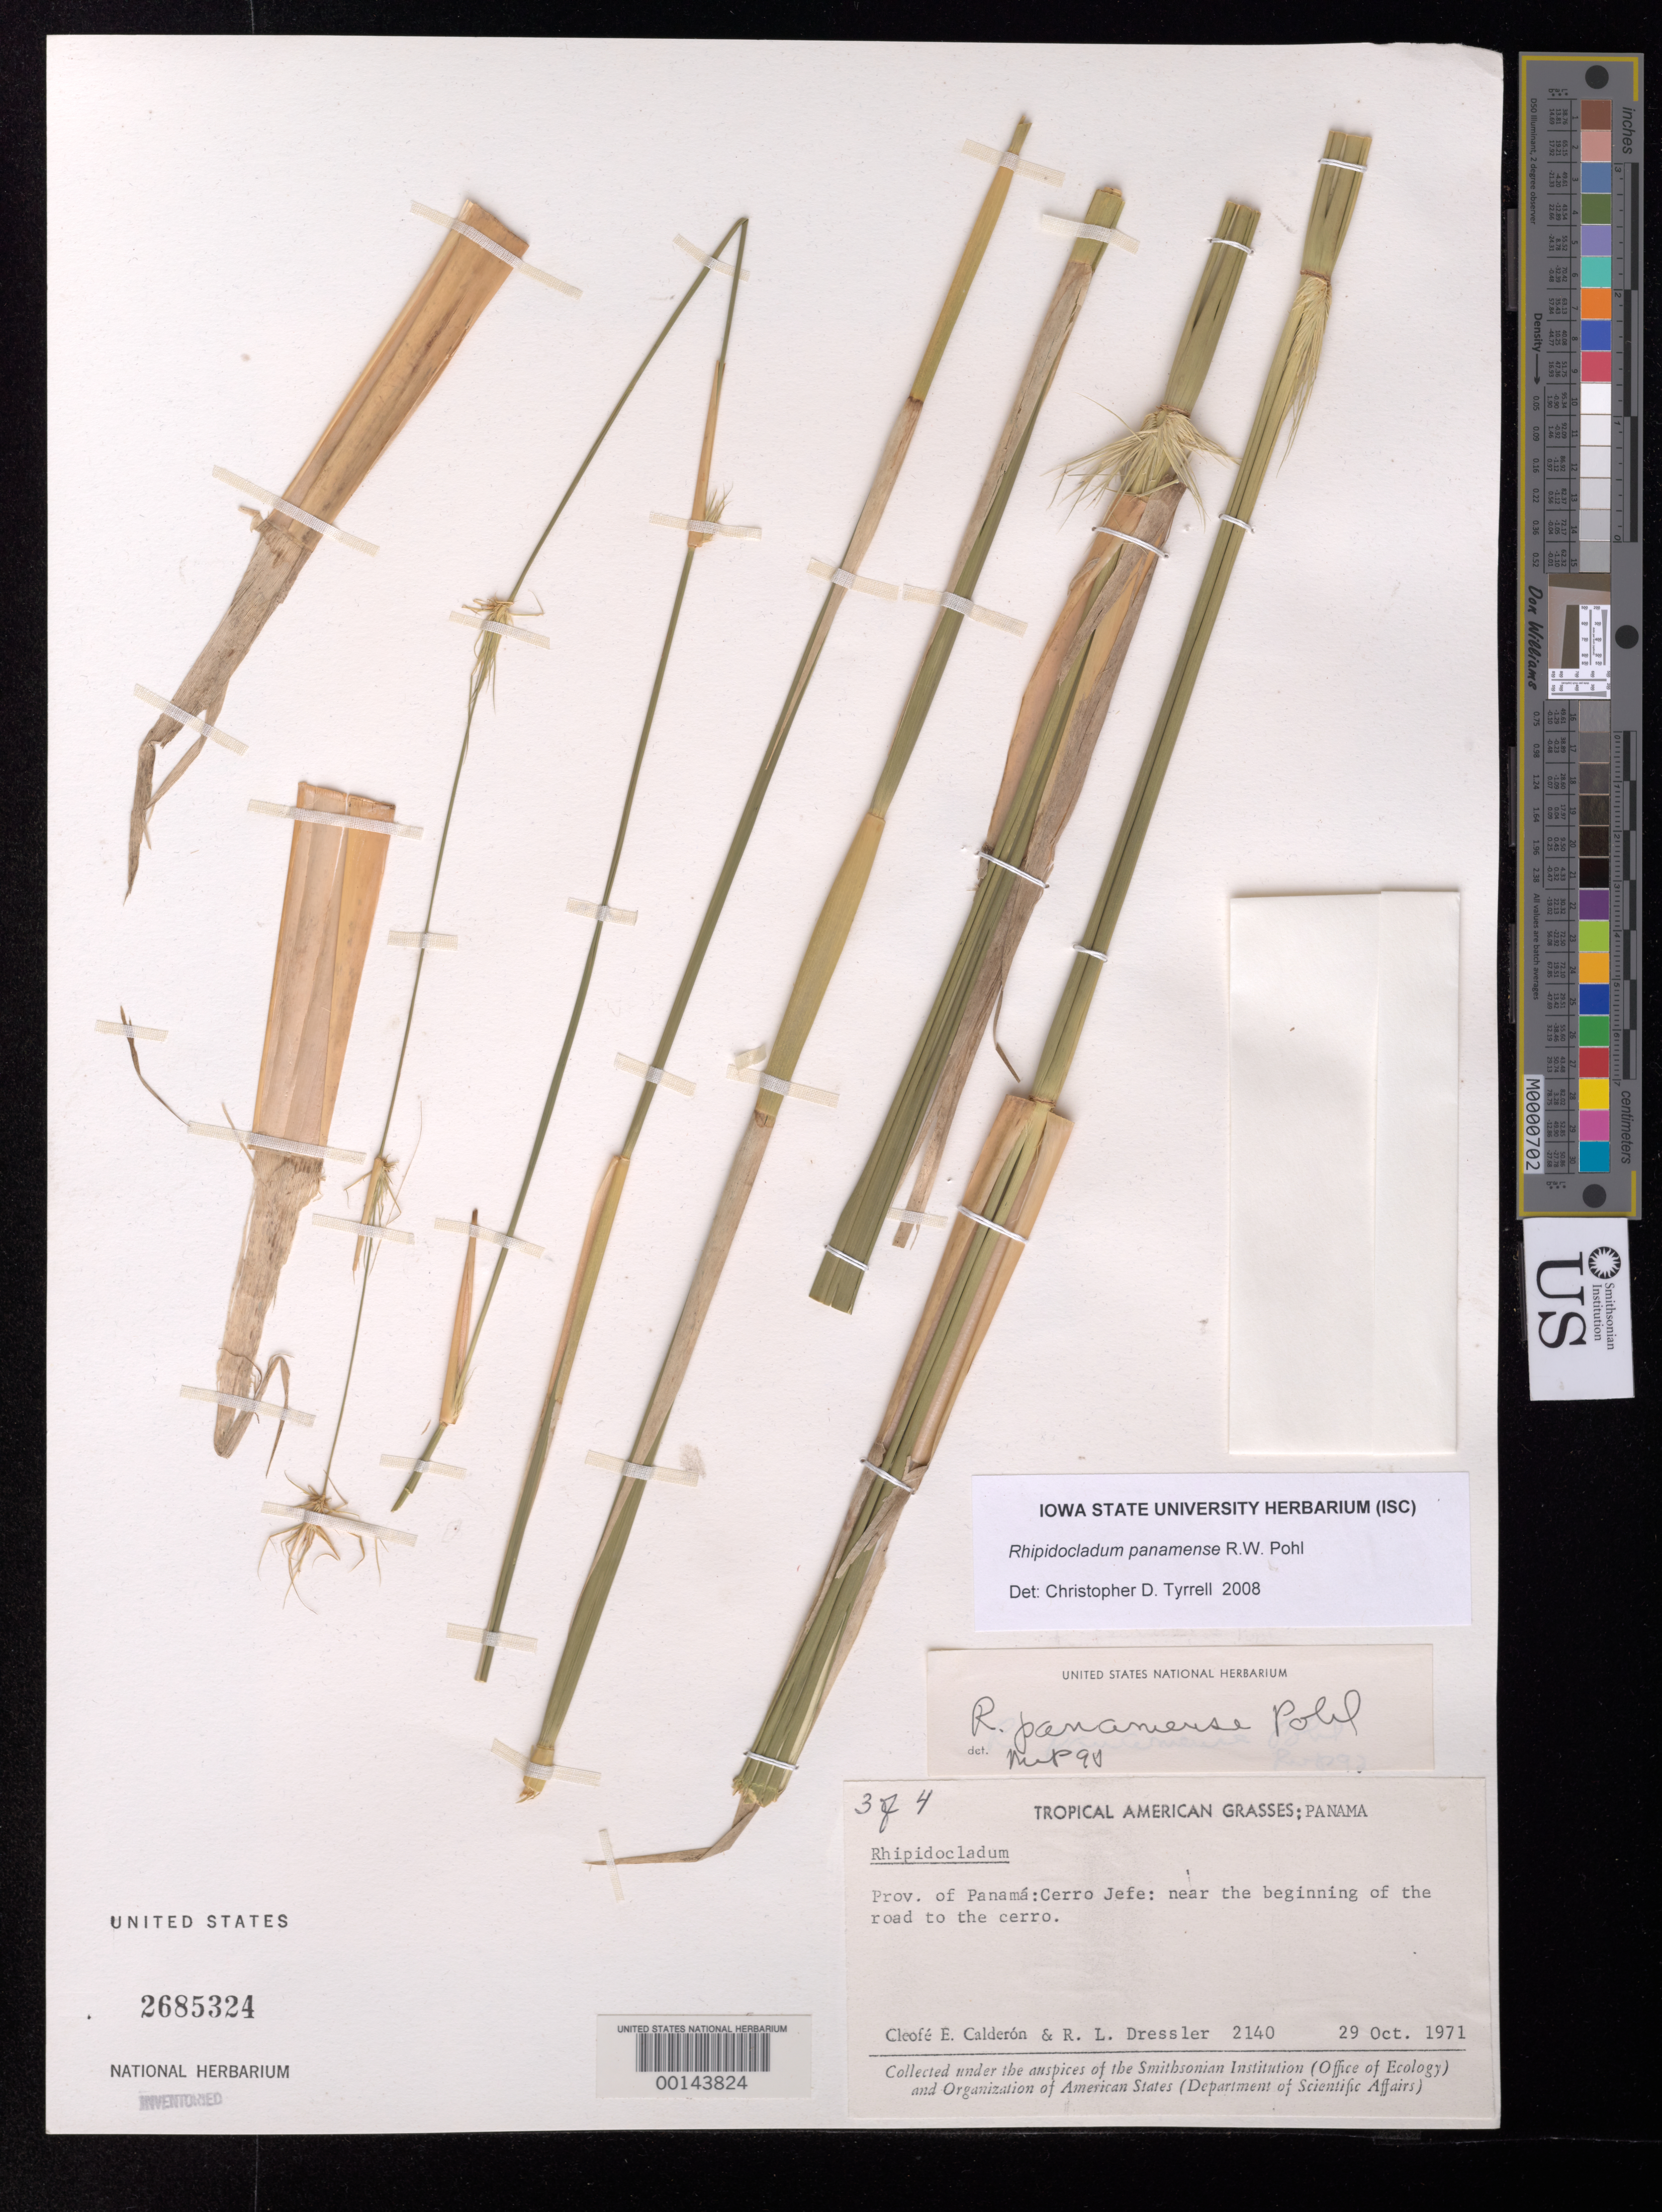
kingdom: Plantae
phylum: Tracheophyta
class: Liliopsida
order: Poales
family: Poaceae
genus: Rhipidocladum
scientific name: Rhipidocladum panamense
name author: R.W. Pohl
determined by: Tyrrell, Christopher D., (MIL), Milwaukee Public Museum (UNITED STATES)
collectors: C. E. Calderón & R. Dressler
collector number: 2140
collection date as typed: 29 Oct 1971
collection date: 1971-10-29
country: Panama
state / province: Panamá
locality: Cerro Jefe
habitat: near the beginning of the road to the cerro.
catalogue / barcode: US 2685324